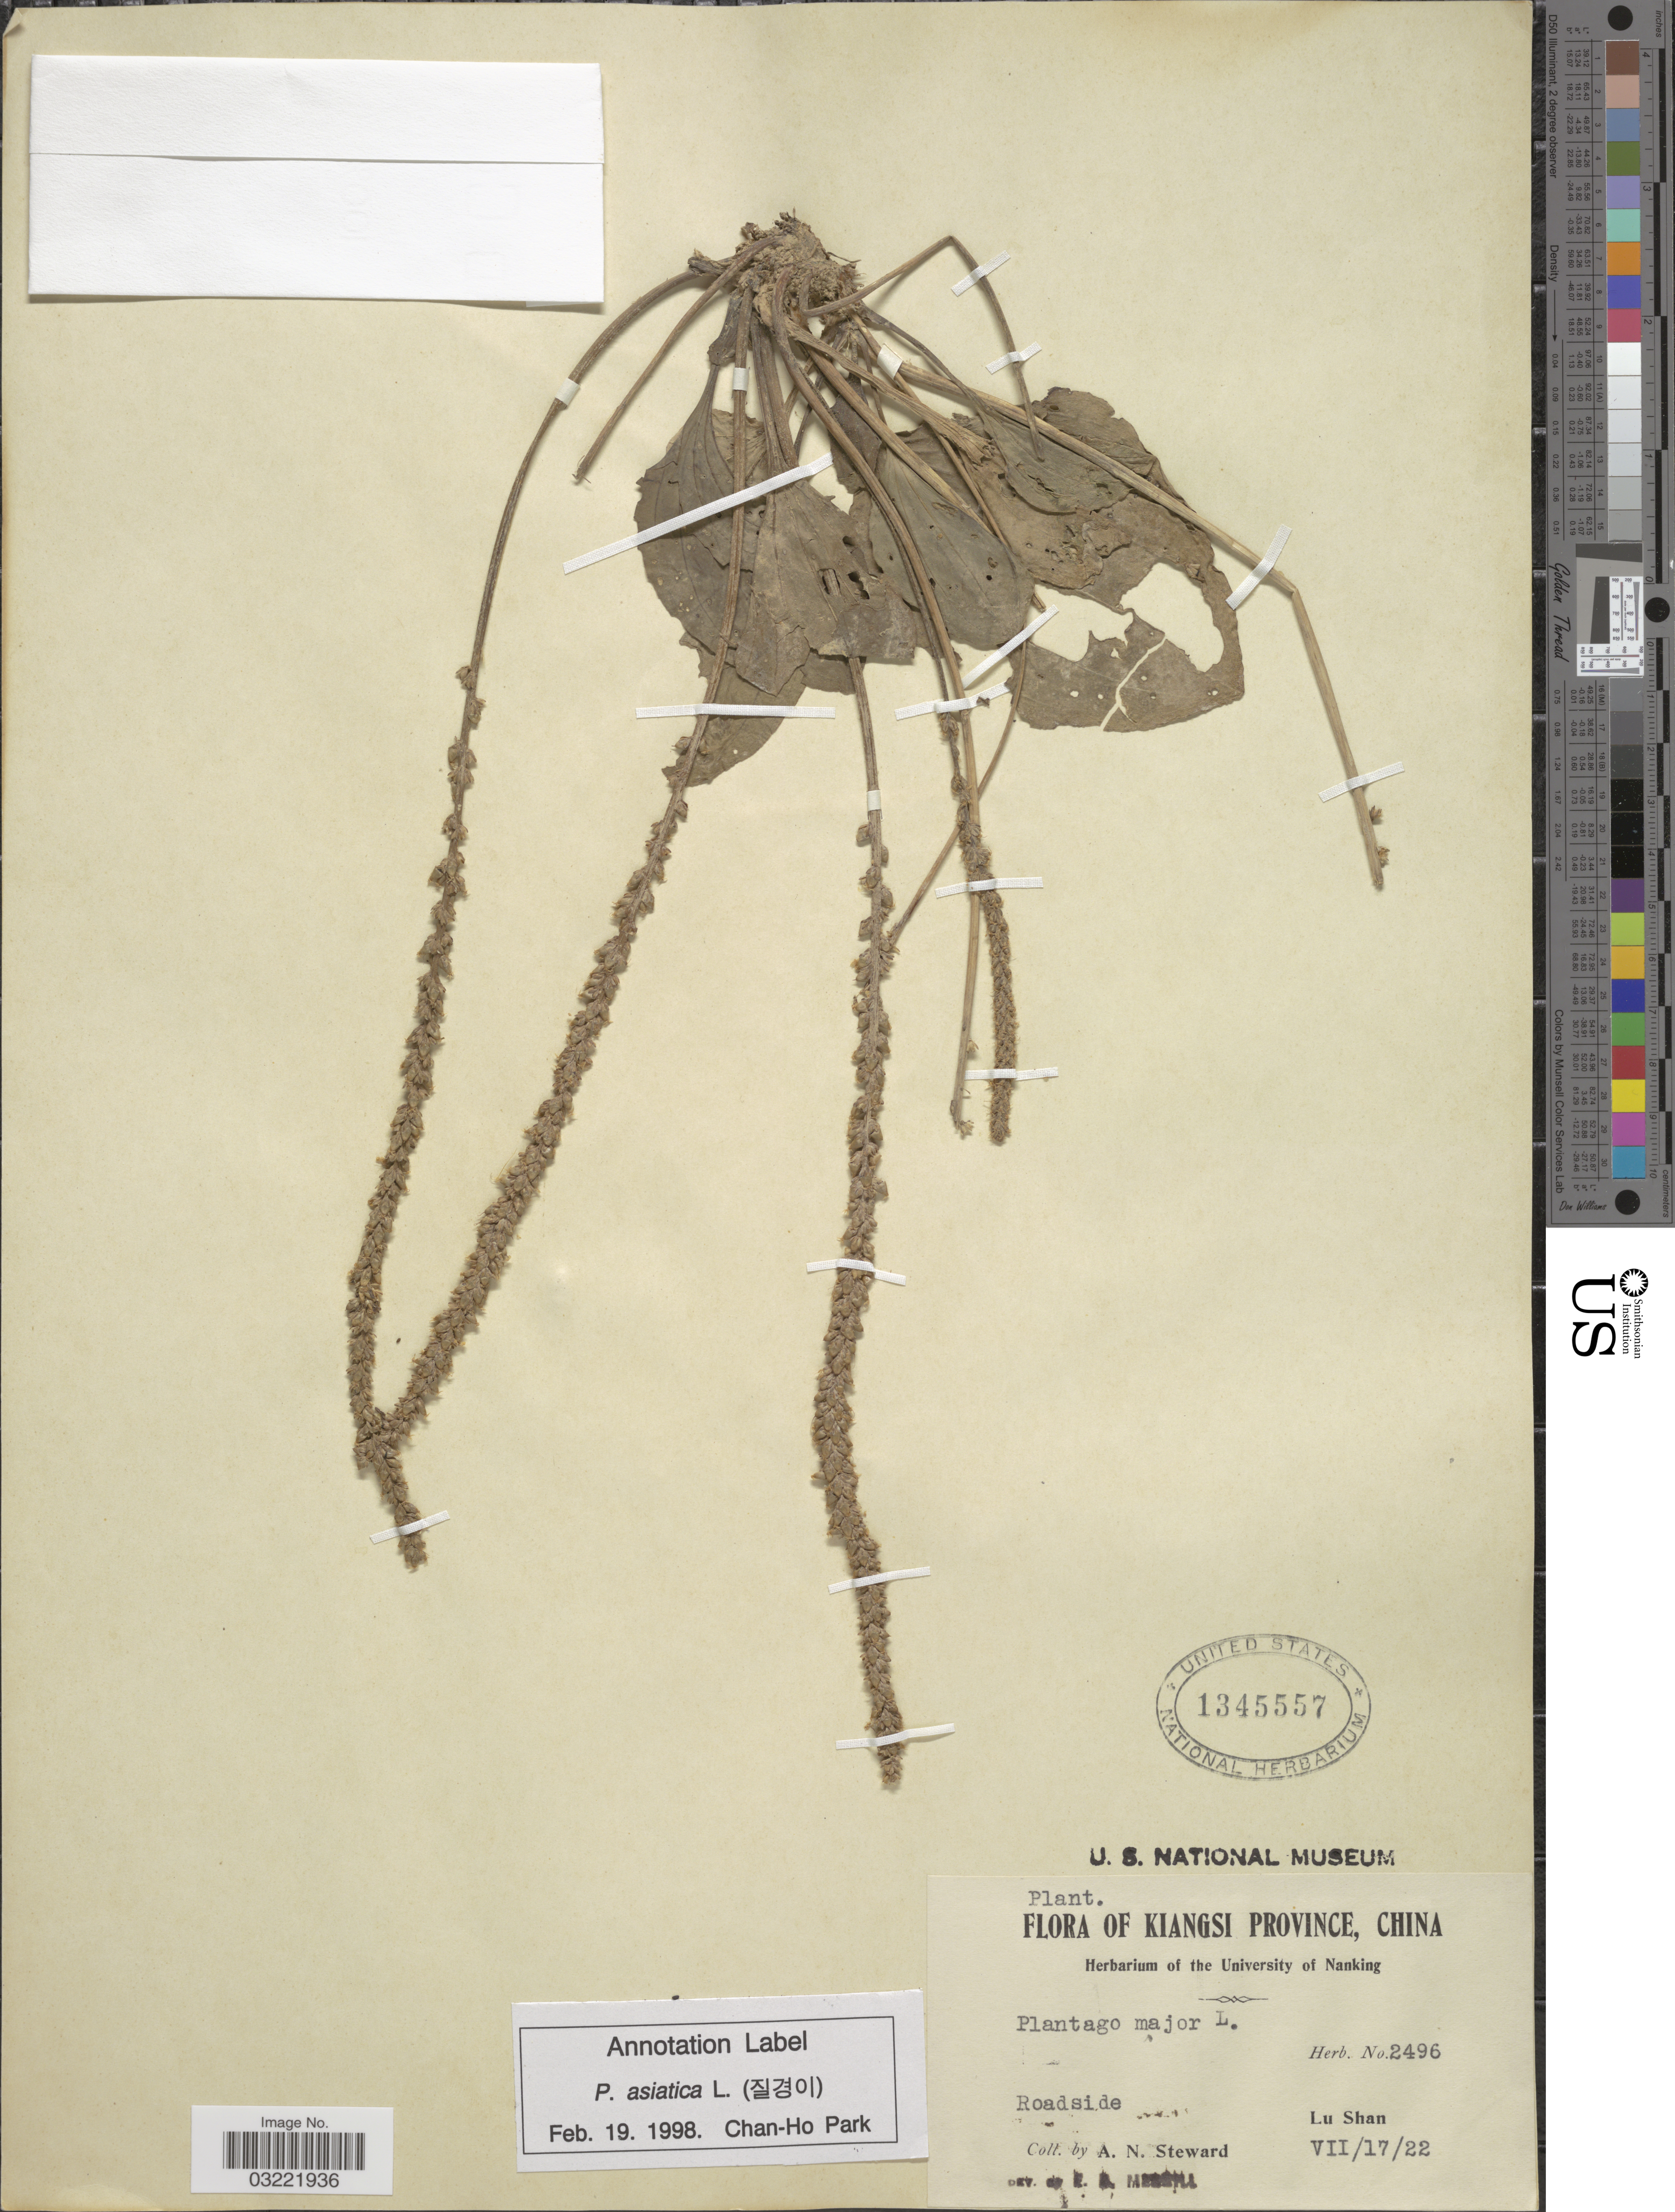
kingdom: Plantae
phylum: Tracheophyta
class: Magnoliopsida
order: Lamiales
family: Plantaginaceae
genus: Plantago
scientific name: Plantago asiatica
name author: L.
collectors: A. N. Steward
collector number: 2496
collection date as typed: Transcribed d/m/y: 17/7/22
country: China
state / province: Jiangxi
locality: Kiangsi Province. Lu Shan.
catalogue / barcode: US 1345557